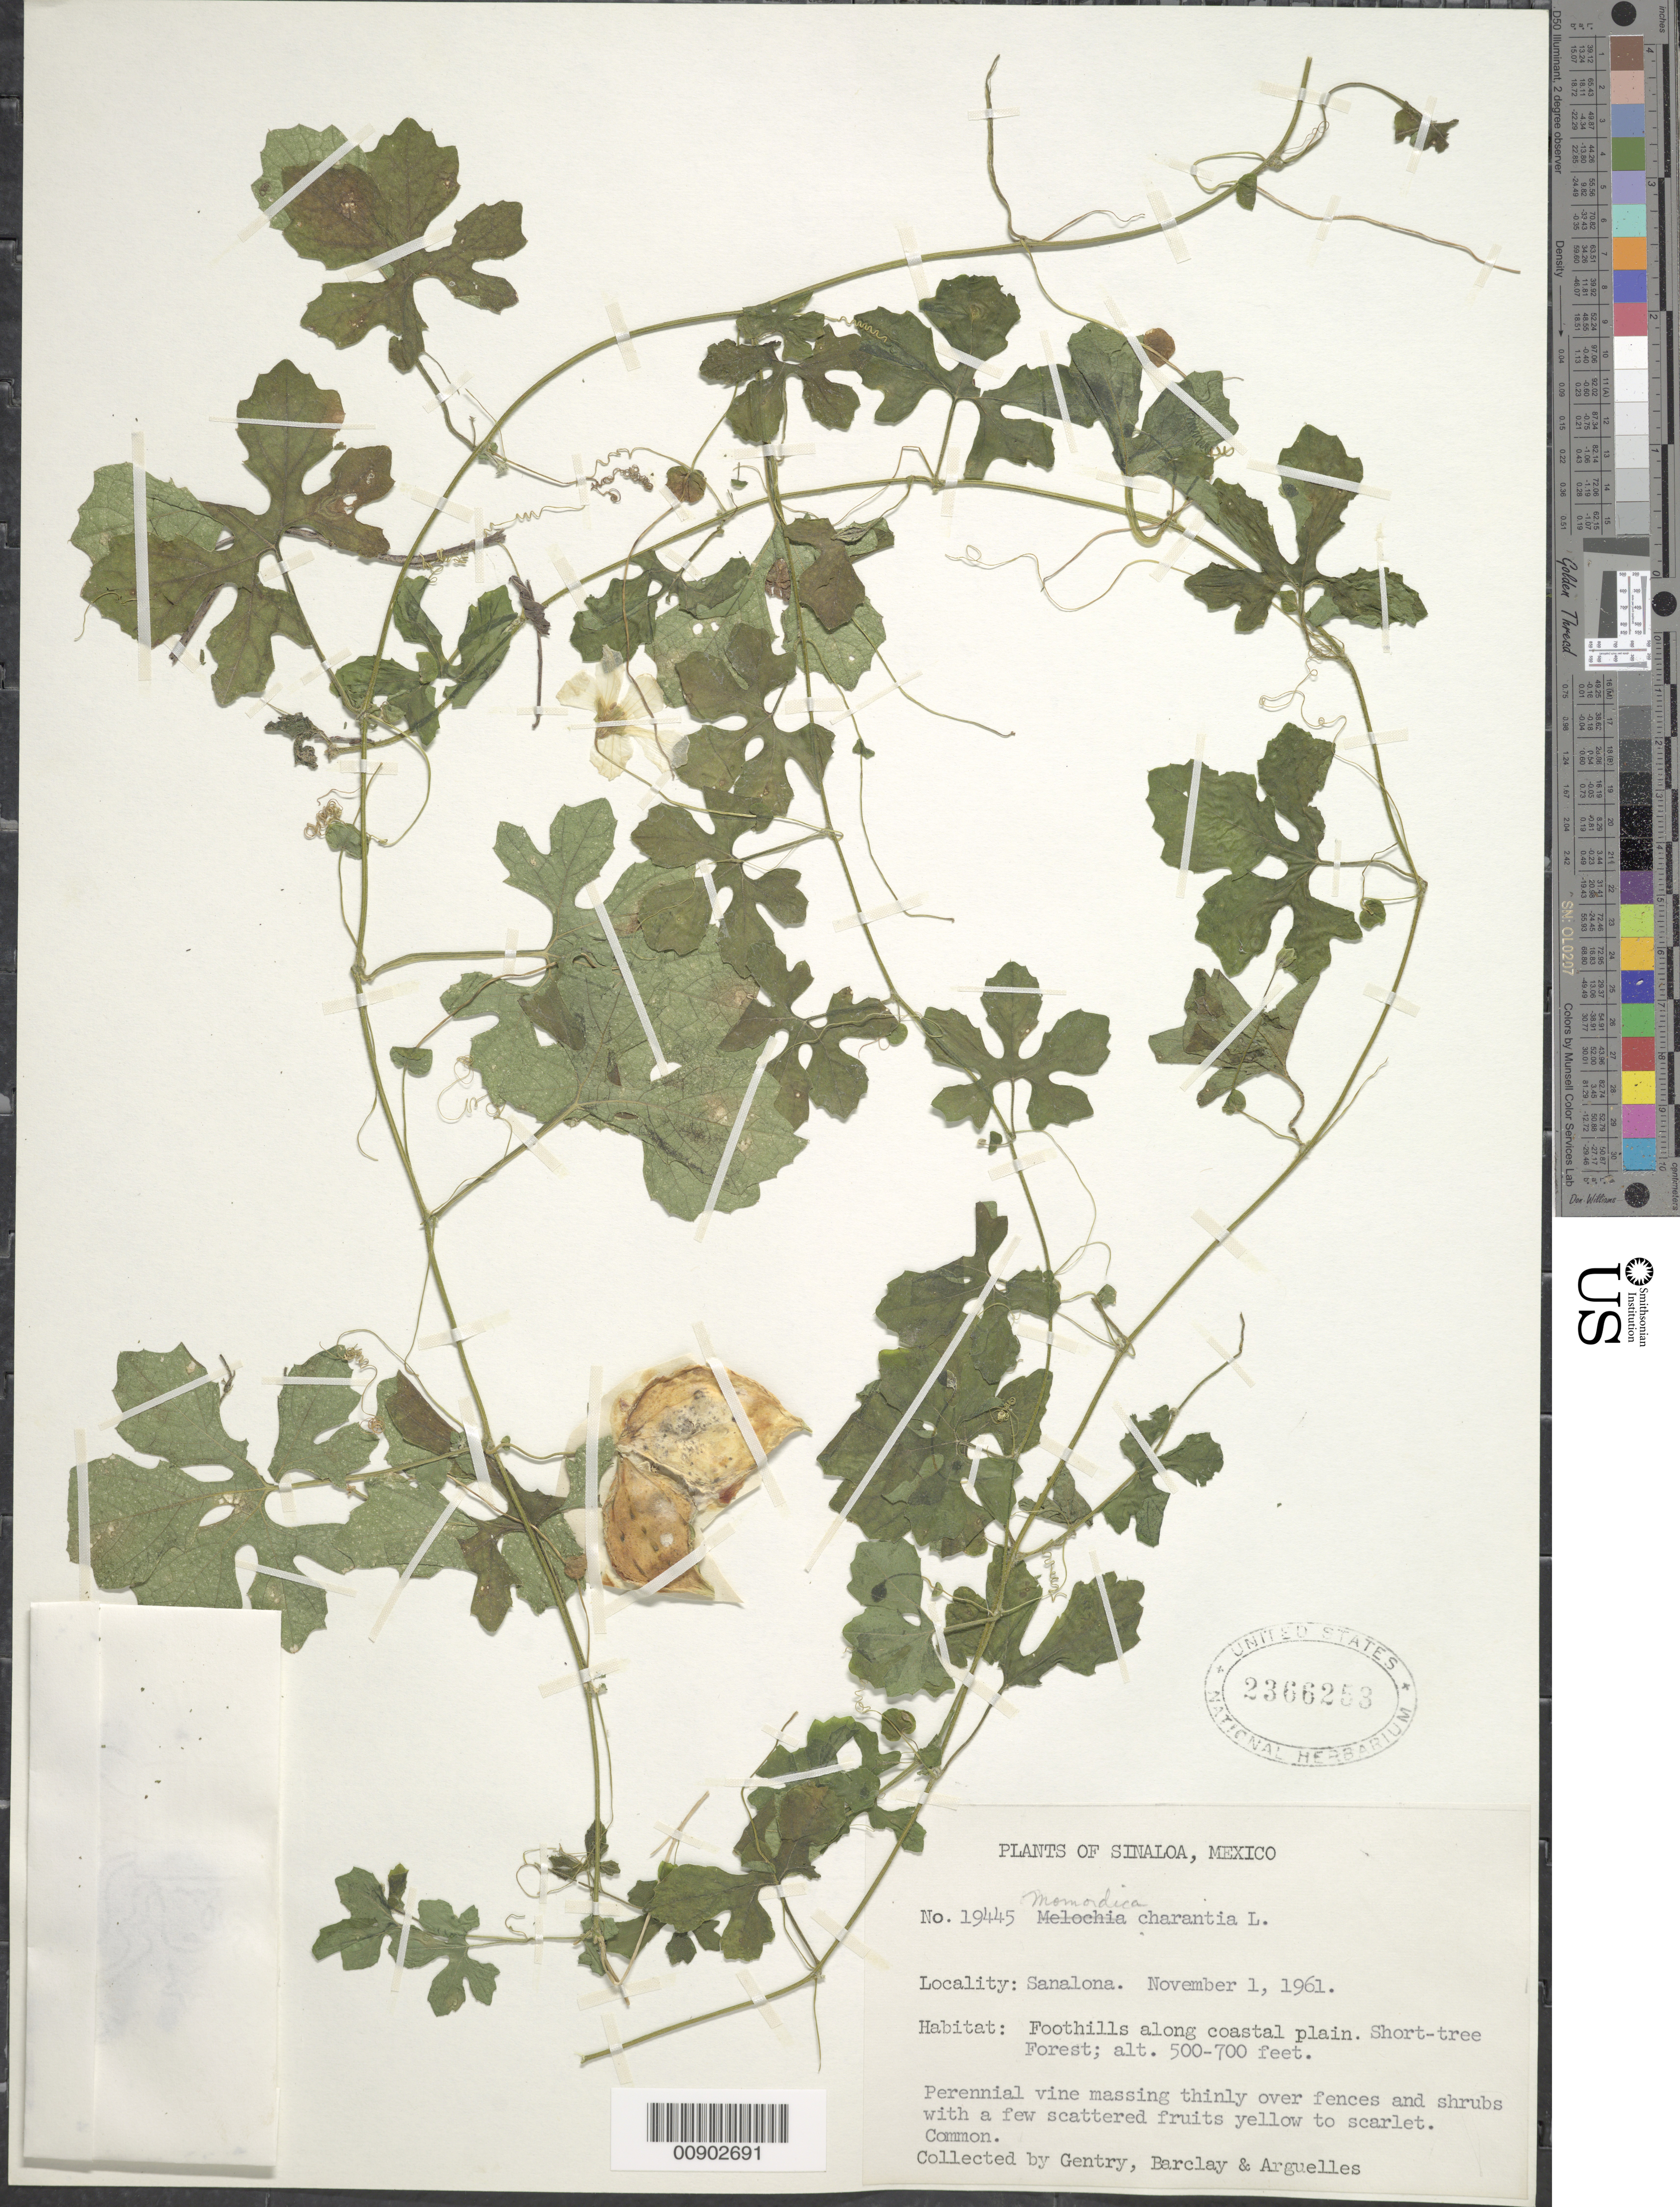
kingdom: Plantae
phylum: Tracheophyta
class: Magnoliopsida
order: Cucurbitales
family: Cucurbitaceae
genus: Momordica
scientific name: Momordica charantia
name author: L.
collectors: Gentry, --, -- Barclay & Arguelles, --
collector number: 19445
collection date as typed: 01 Nov 1961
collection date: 1961-11-01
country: Mexico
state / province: Sinaloa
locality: Sanalona, Sinaloa.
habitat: Foothills along coastal plain. Short-tree forest. Vine massing thinly over fences and shrubs.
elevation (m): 152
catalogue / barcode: US 2366253